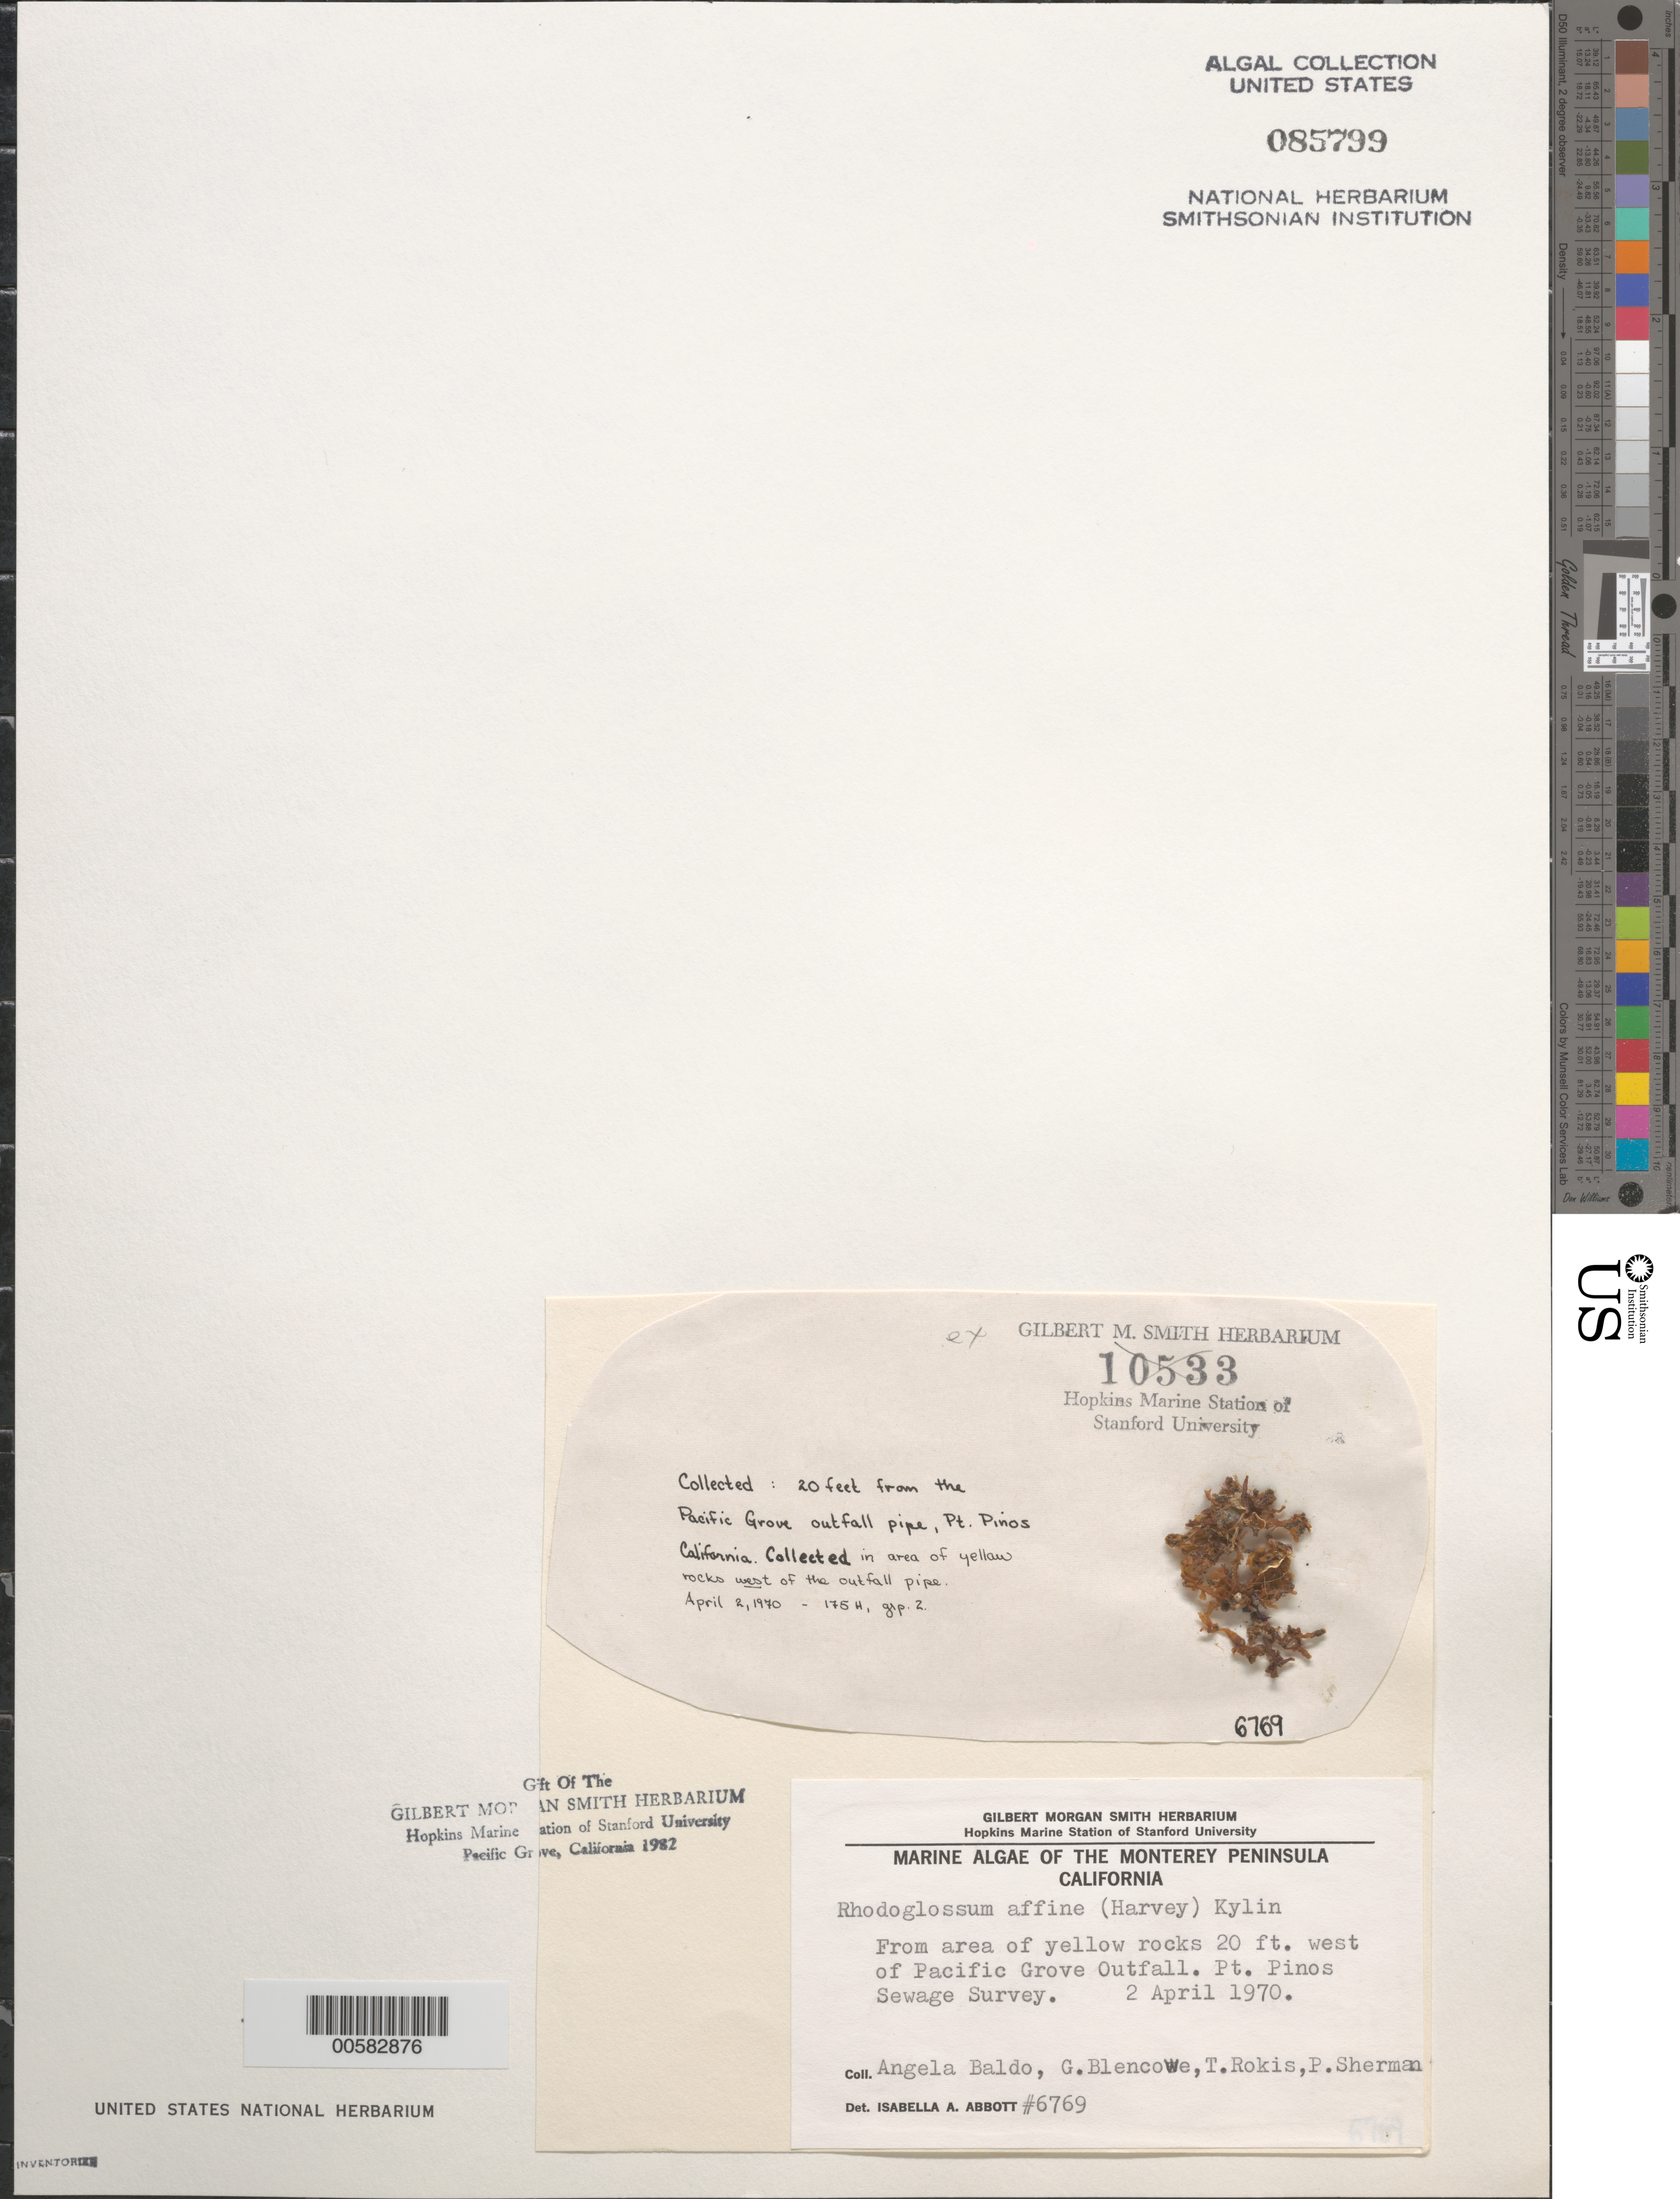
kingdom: Plantae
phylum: Rhodophyta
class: Florideophyceae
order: Gigartinales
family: Gigartinaceae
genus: Mazzaella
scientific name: Mazzaella affinis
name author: (Harvey) Fredericq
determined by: Algae name updating Project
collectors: A. Baldo, G. Blencowe, T. Rokis & P. Sherman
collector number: IAA 6769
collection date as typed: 02 Apr 1970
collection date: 1970-04-02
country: United States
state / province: California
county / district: Monterey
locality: Point Pinos, west of Pacific Grove outfall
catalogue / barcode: US 85799